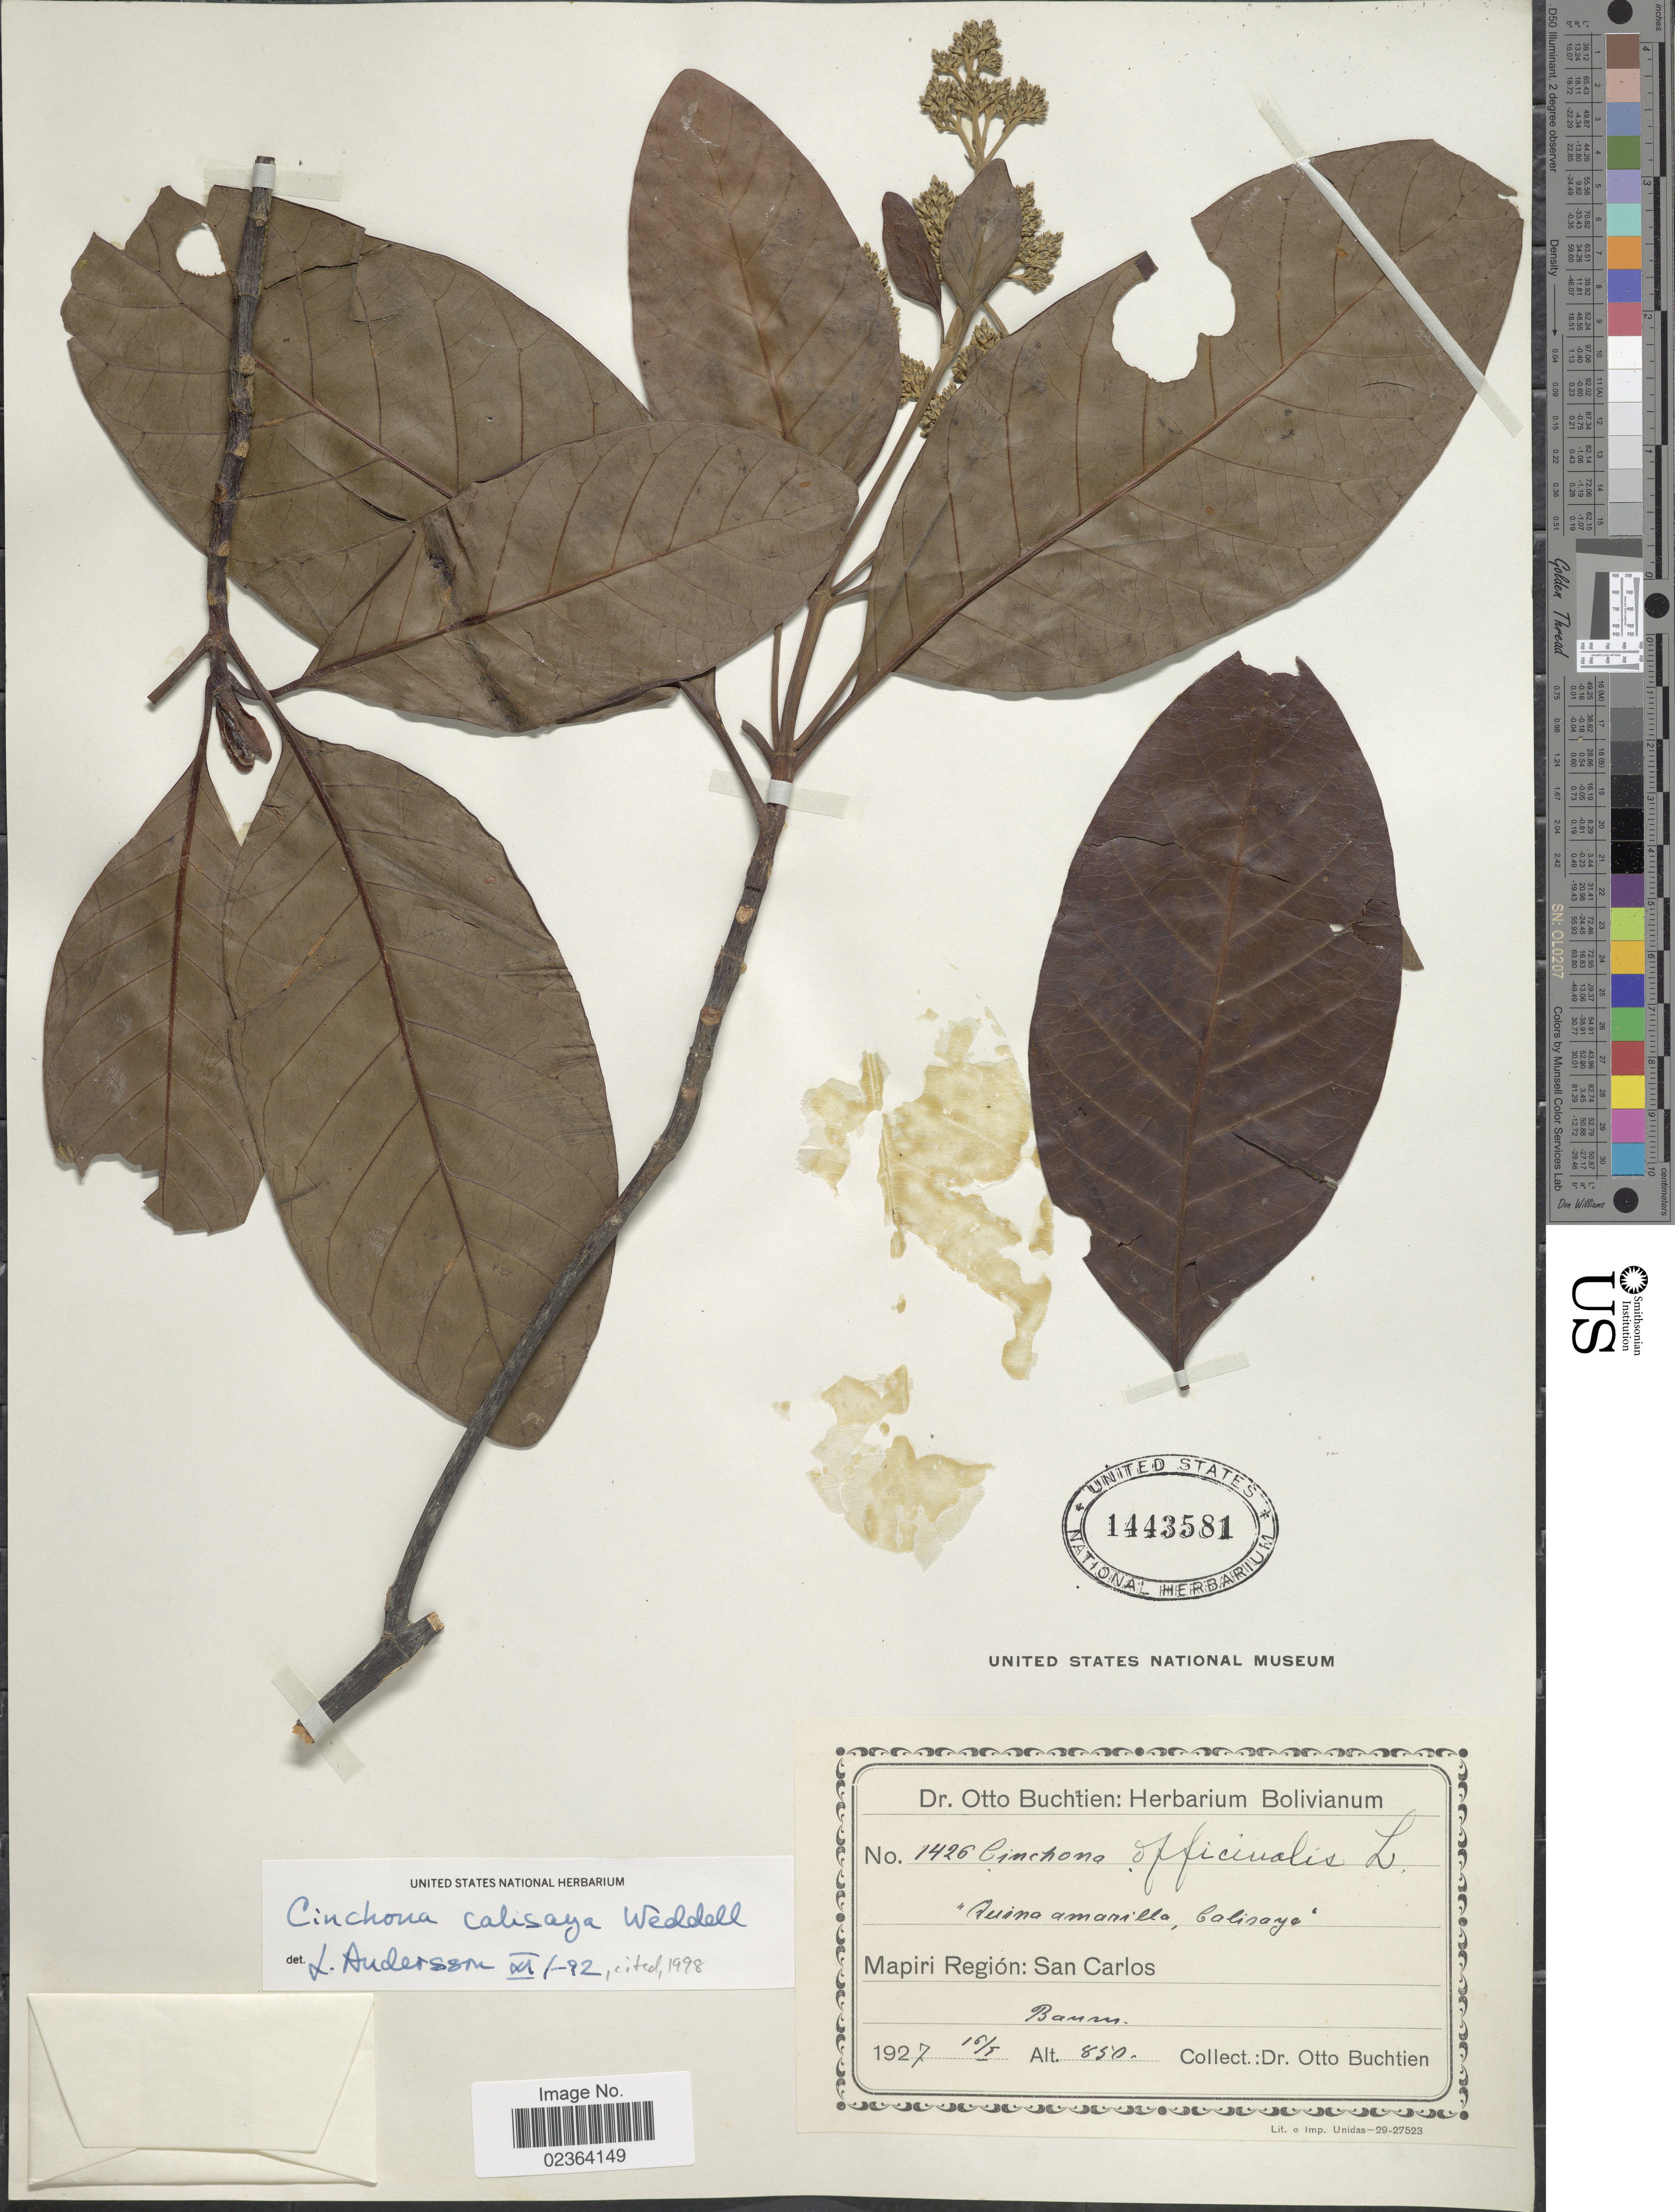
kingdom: Plantae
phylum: Tracheophyta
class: Magnoliopsida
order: Gentianales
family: Rubiaceae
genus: Cinchona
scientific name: Cinchona calisaya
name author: Wedd.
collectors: O. Buchtien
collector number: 1426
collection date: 1927-05-16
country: Bolivia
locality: Mapiri Region: San Carlos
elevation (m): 850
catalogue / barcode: US 1443581